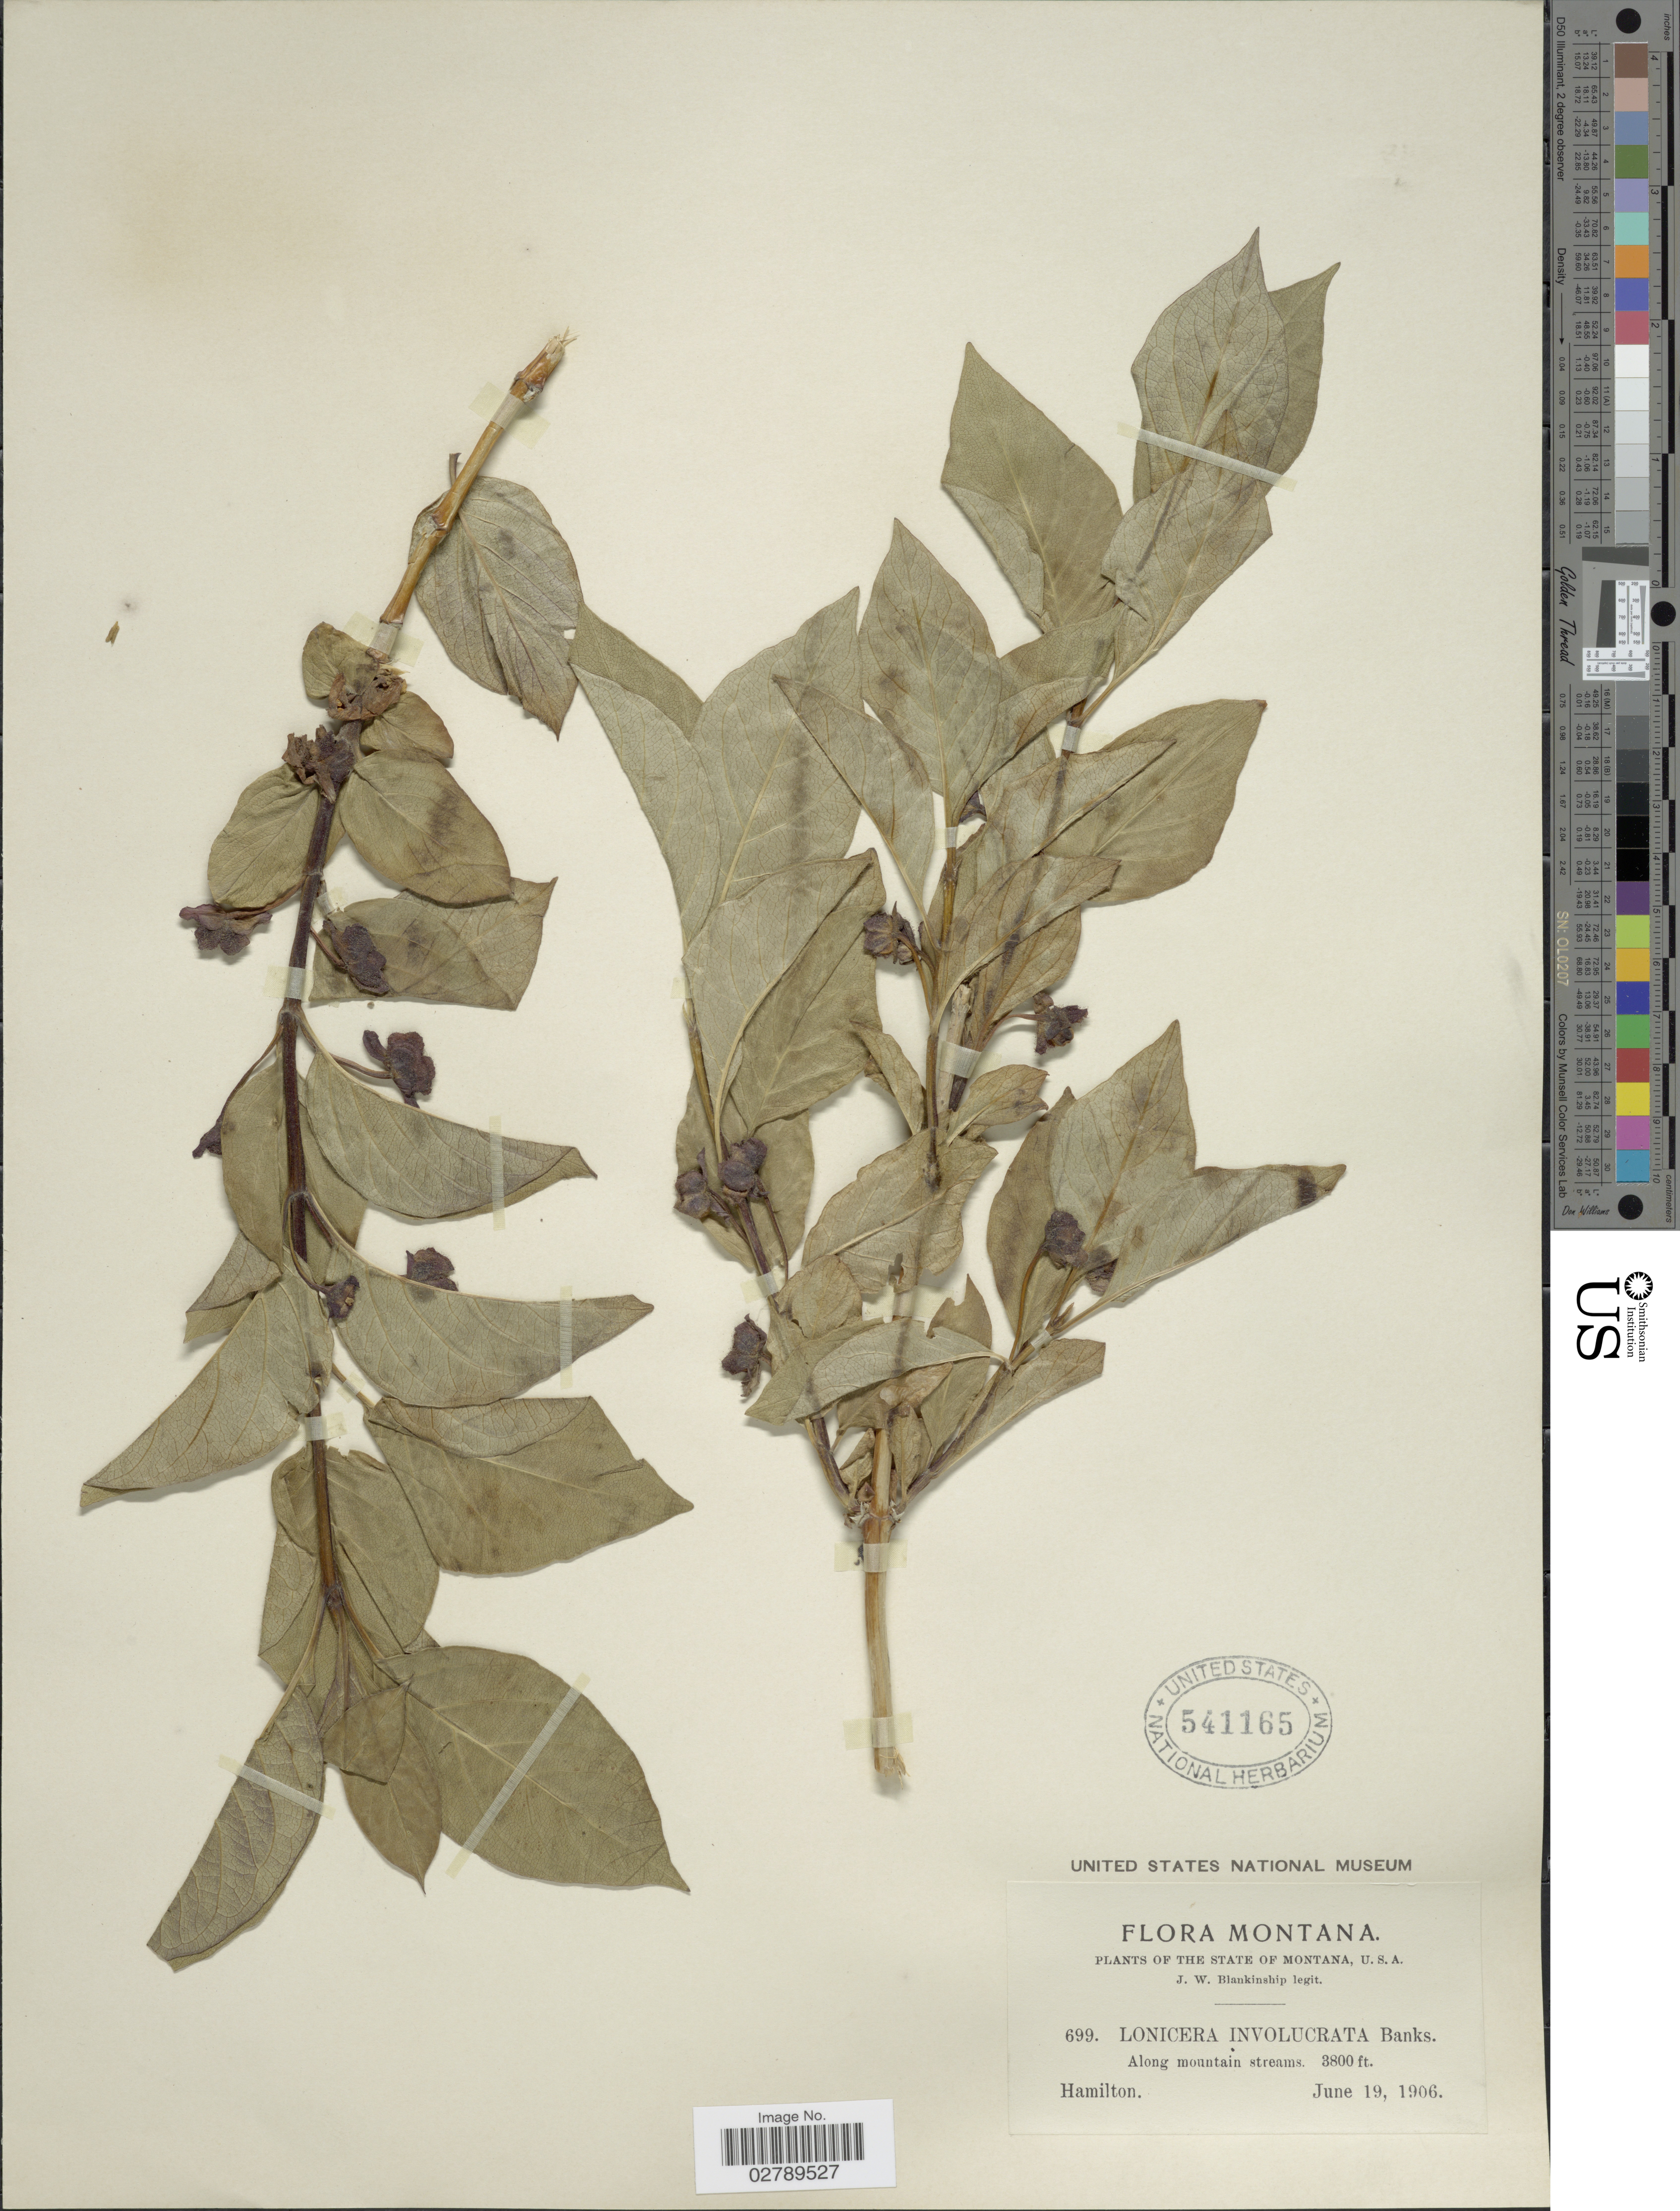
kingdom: Plantae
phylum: Tracheophyta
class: Magnoliopsida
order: Dipsacales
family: Caprifoliaceae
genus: Lonicera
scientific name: Lonicera involucrata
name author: (Richardson) Banks ex Spreng.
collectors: J. W. Blankinship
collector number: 699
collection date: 1906-06-19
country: United States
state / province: Montana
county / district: Ravalli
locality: Along mountain streams. Hamilton.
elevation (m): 1158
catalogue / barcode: US 541165